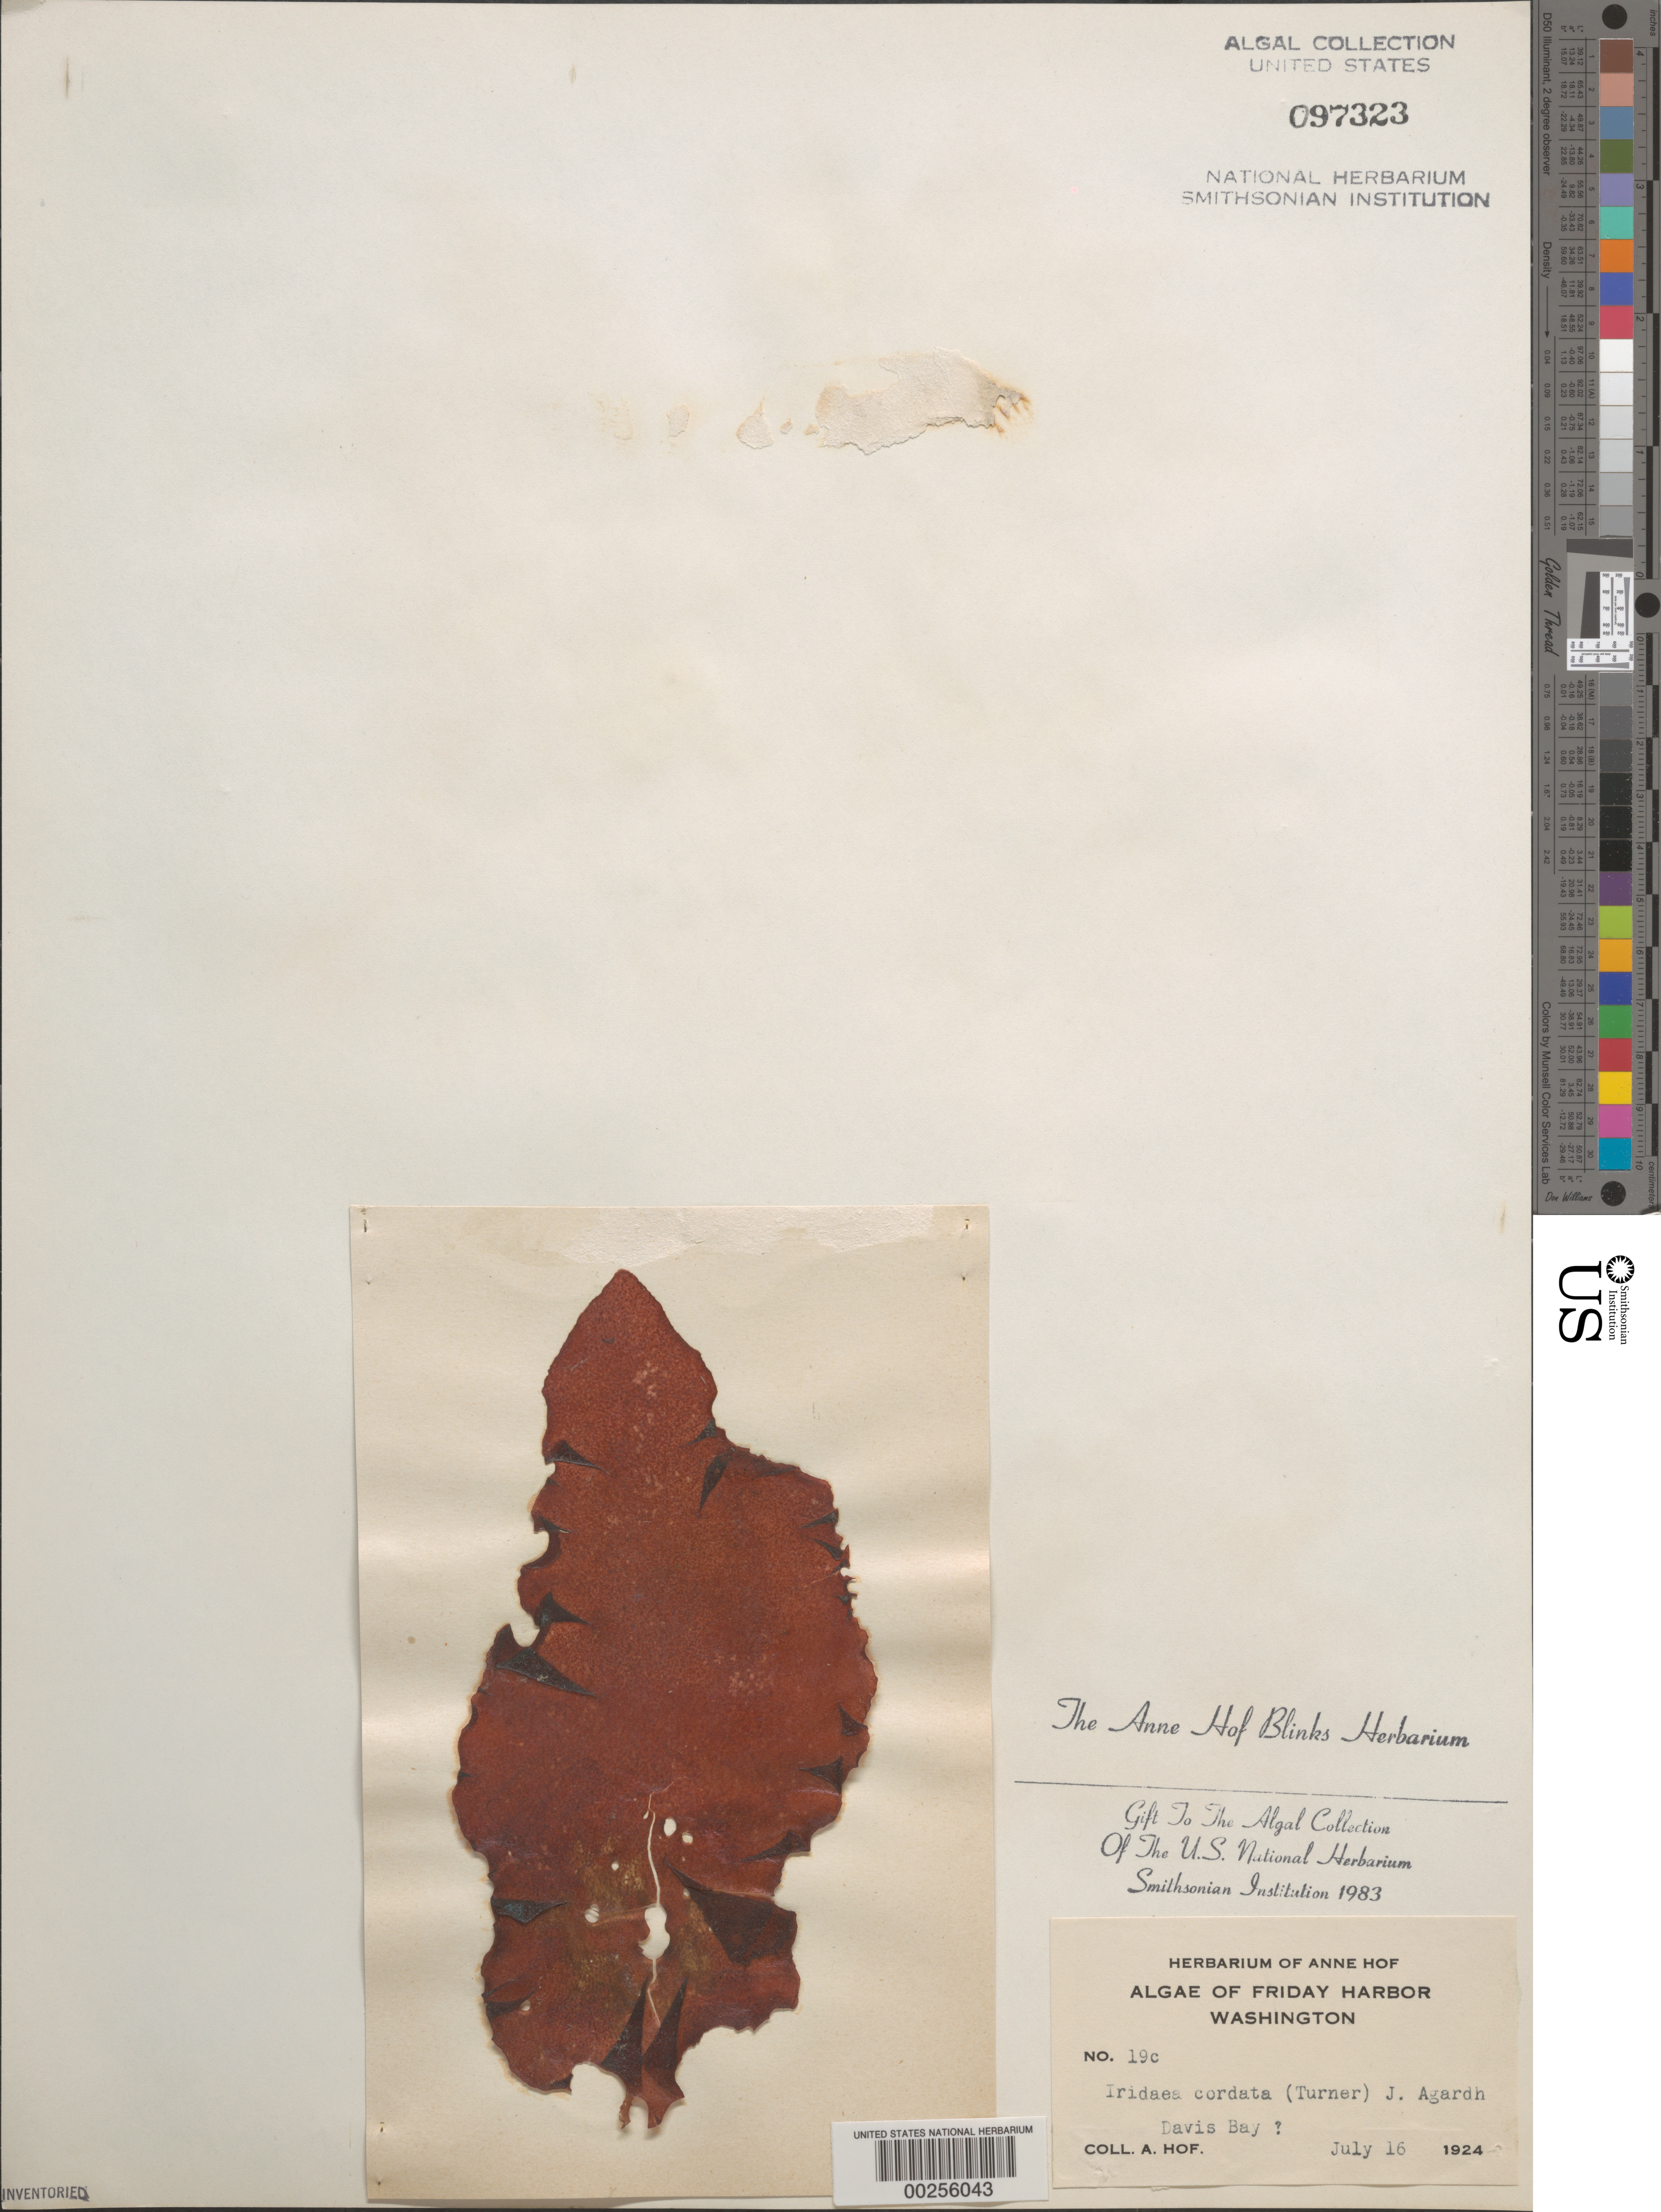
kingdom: Plantae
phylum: Rhodophyta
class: Florideophyceae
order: Gigartinales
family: Gigartinaceae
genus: Iridaea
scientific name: Iridaea cordata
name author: (Turner) Bory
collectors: A. Blinks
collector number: AHB 19c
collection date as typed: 16 Jul 1924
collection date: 1924-07-16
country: United States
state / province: Washington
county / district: San Juan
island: San Juan Island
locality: Davis Bay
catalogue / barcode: US 97323